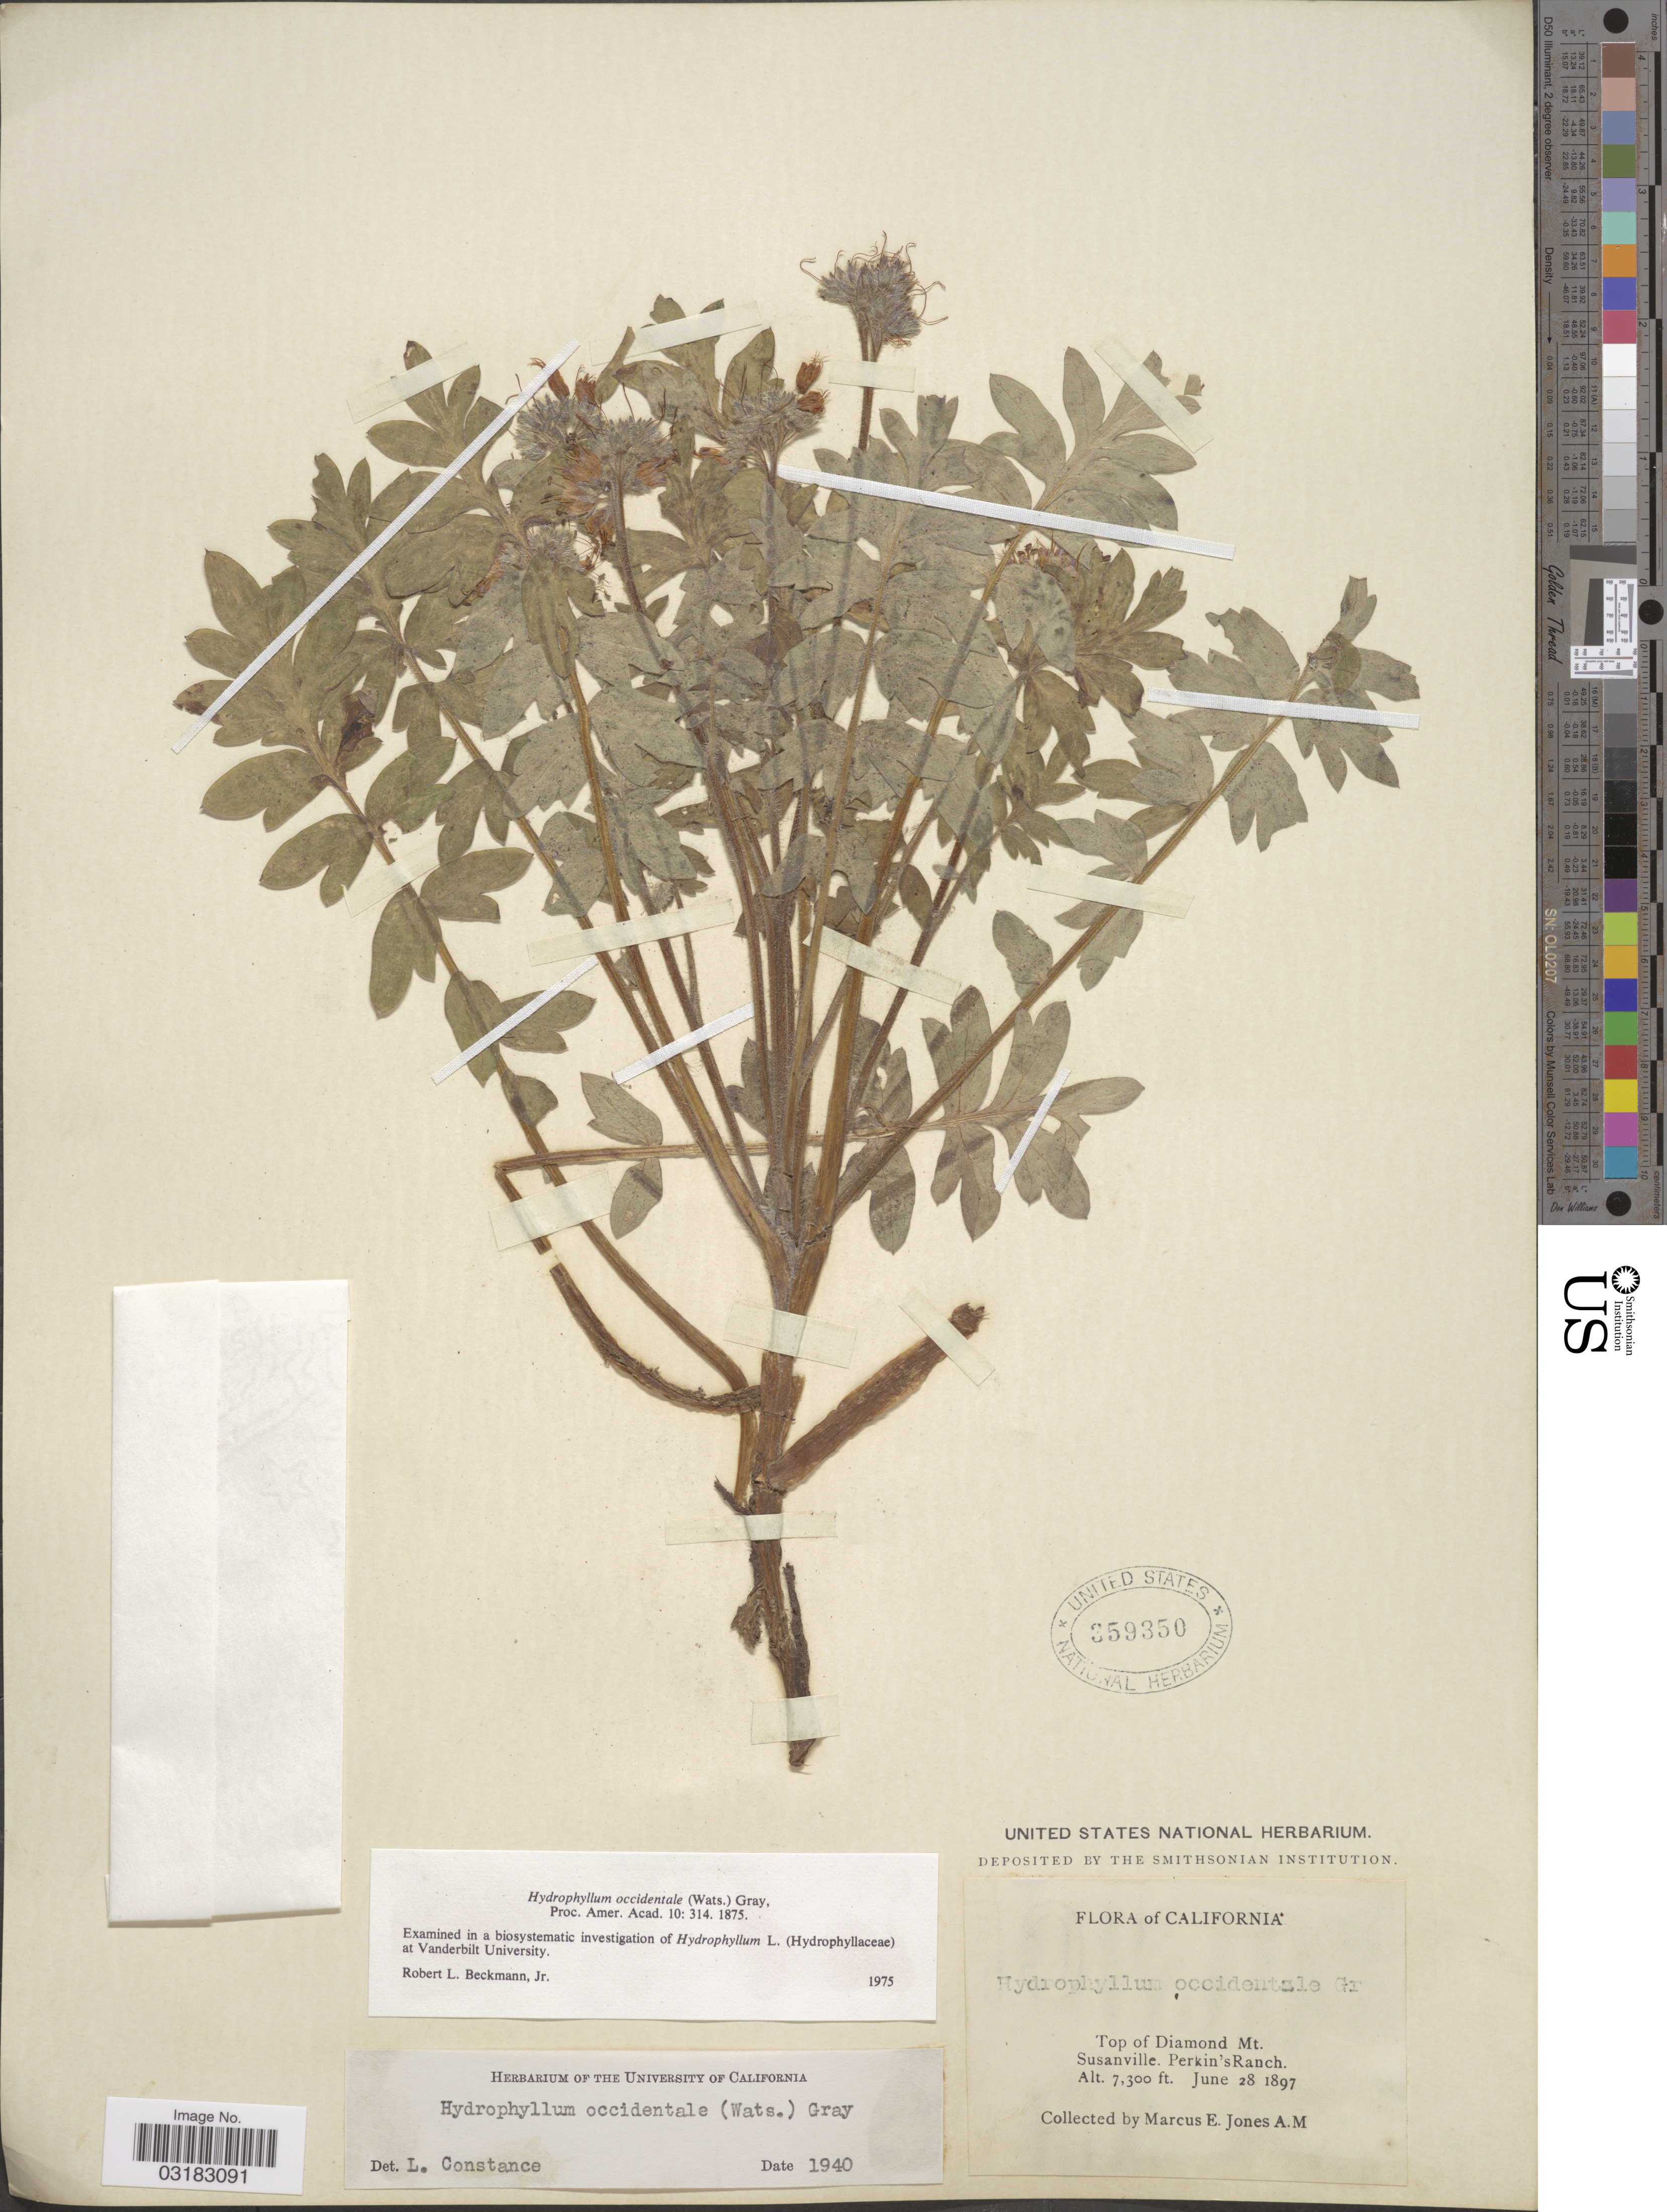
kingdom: Plantae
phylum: Tracheophyta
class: Magnoliopsida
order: Boraginales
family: Hydrophyllaceae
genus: Hydrophyllum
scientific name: Hydrophyllum occidentale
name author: (S. Watson) A. Gray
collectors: M. E. Jones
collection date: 1897-06-28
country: United States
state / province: California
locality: Top of Diamond Mt. Susanville. Perkin's Ranch.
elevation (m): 2225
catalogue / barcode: US 359350